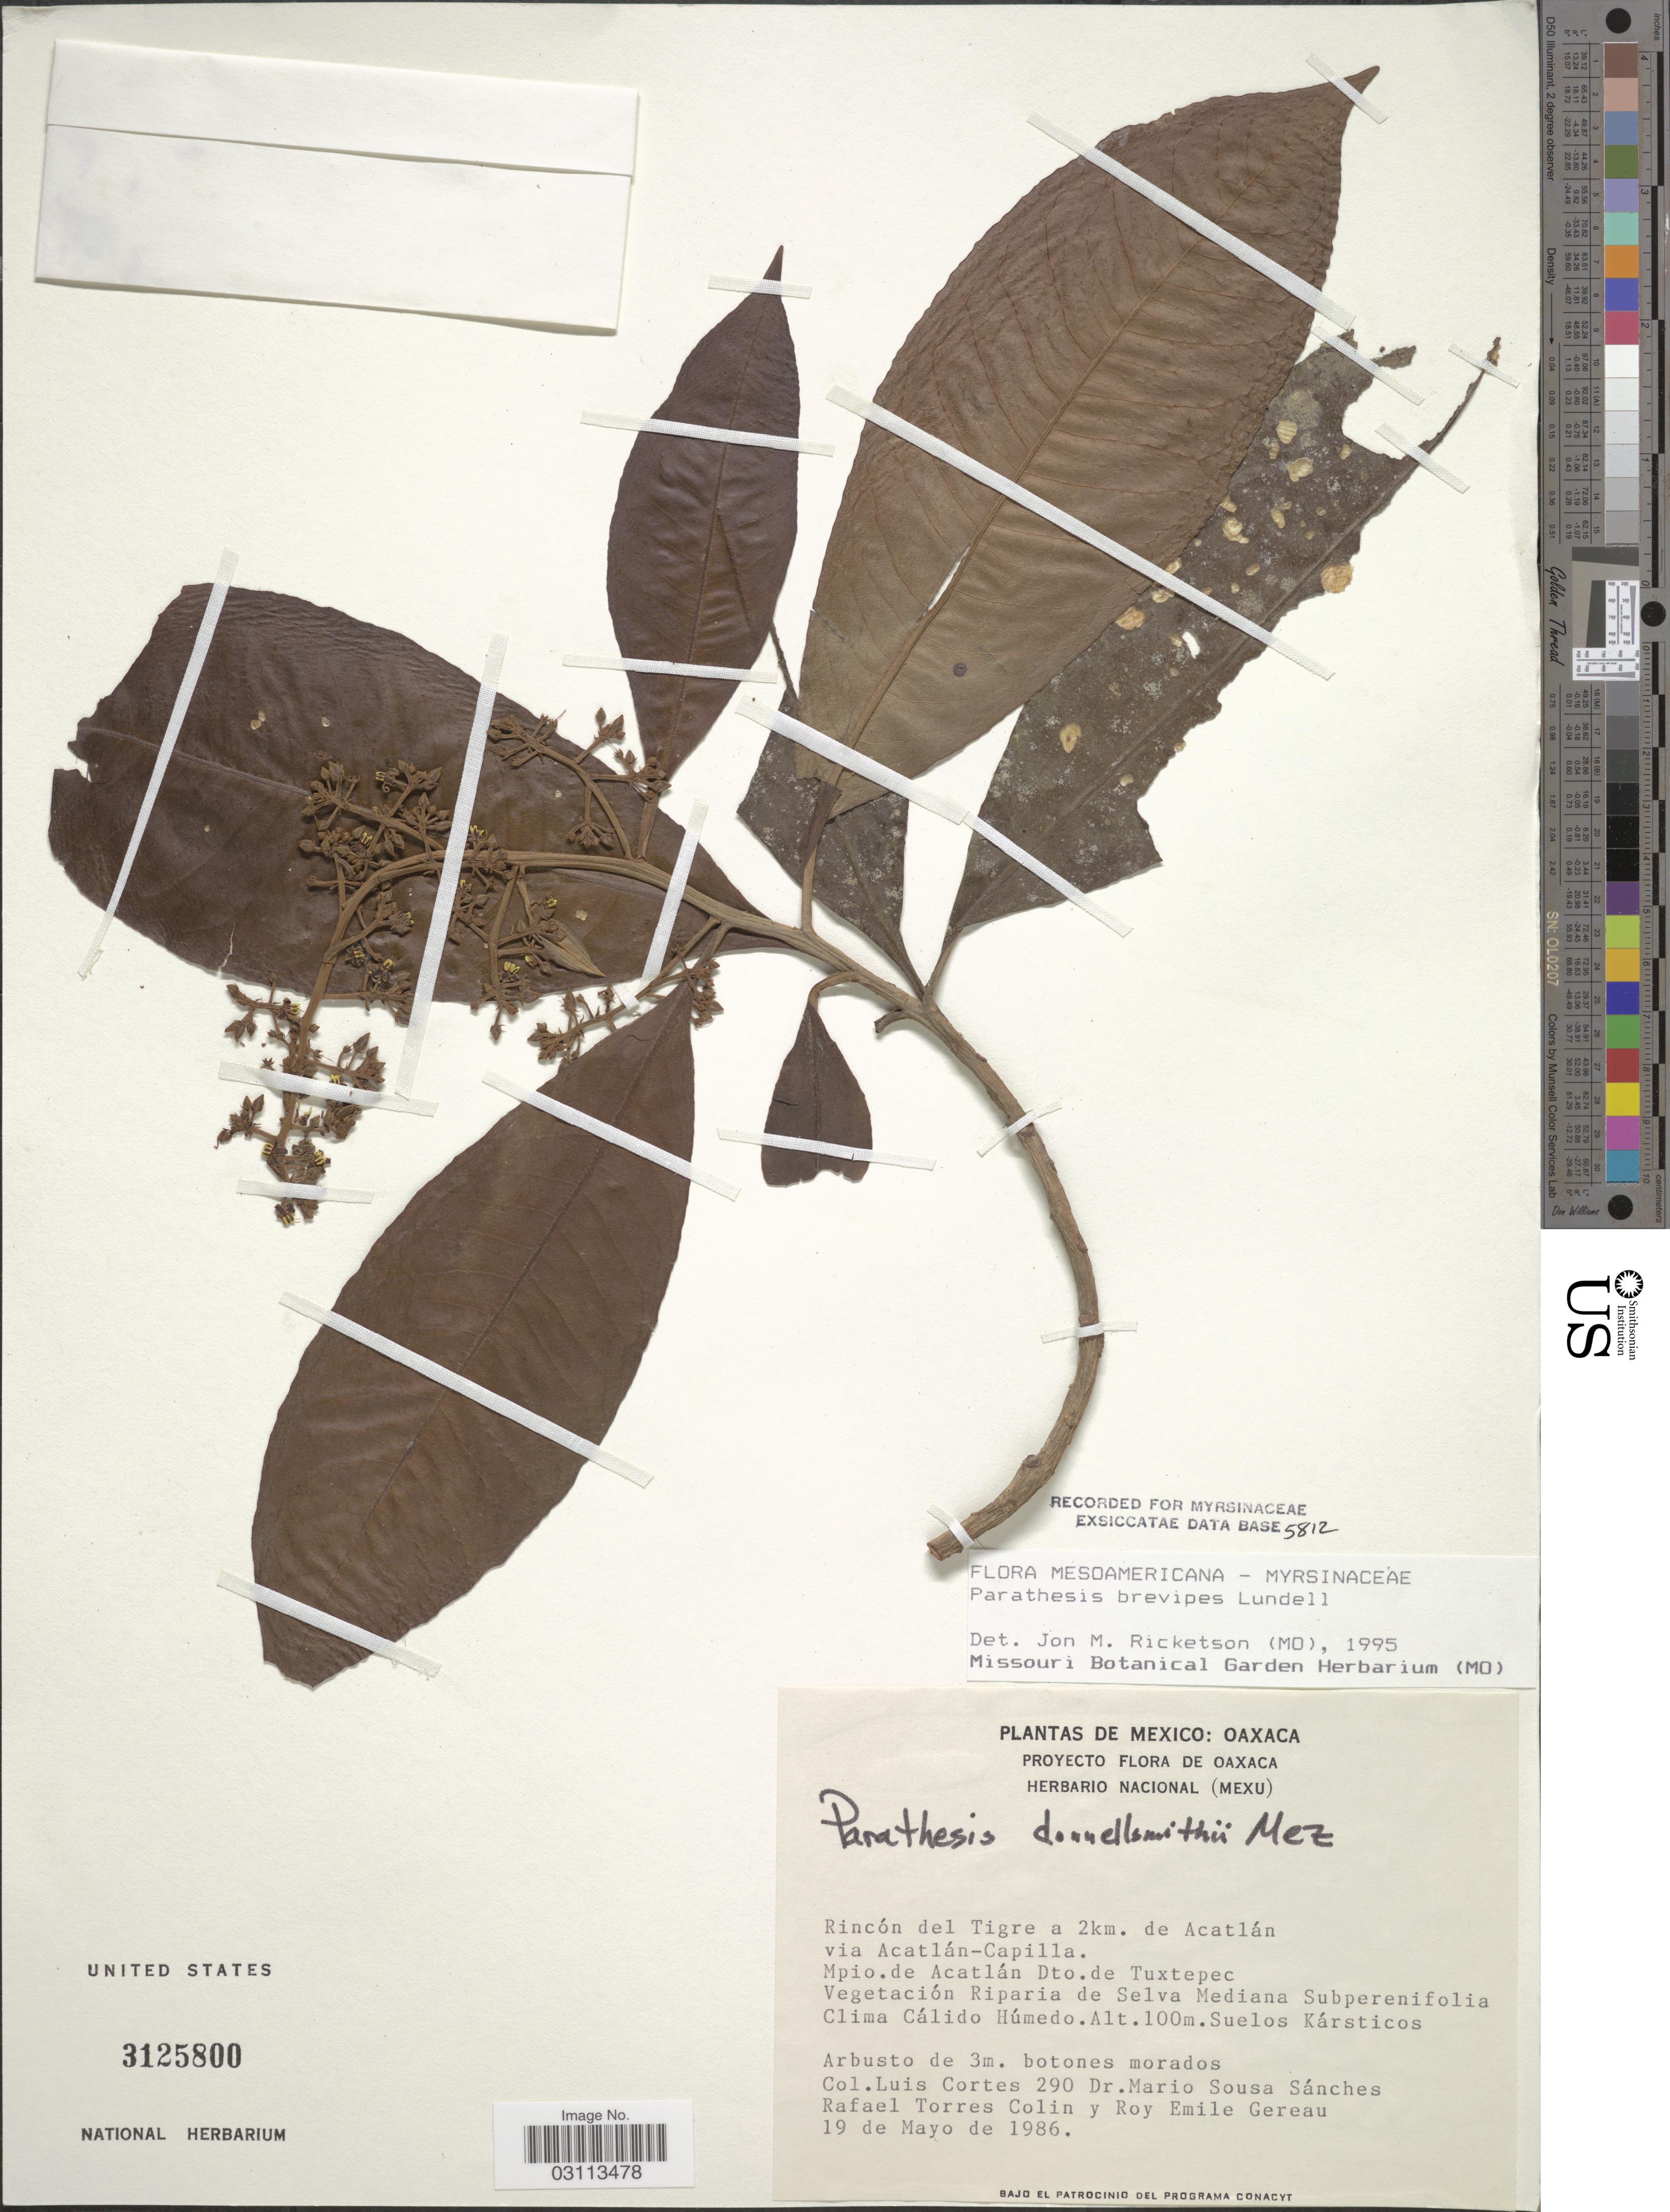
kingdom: Plantae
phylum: Tracheophyta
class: Magnoliopsida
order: Ericales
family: Primulaceae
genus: Parathesis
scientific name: Parathesis brevipes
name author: Lundell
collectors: L. Cortes, M. Sousa S., R. Torres C. & R. E. Gereau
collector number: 290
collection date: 1986-05-19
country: Mexico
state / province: Oaxaca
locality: Rincón del Tigre a 2 km. de Acatlán via Acatlán-Capilla. Mpio. de Acatlán Dto. de Tuxtepec.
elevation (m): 100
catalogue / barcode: US 3125800